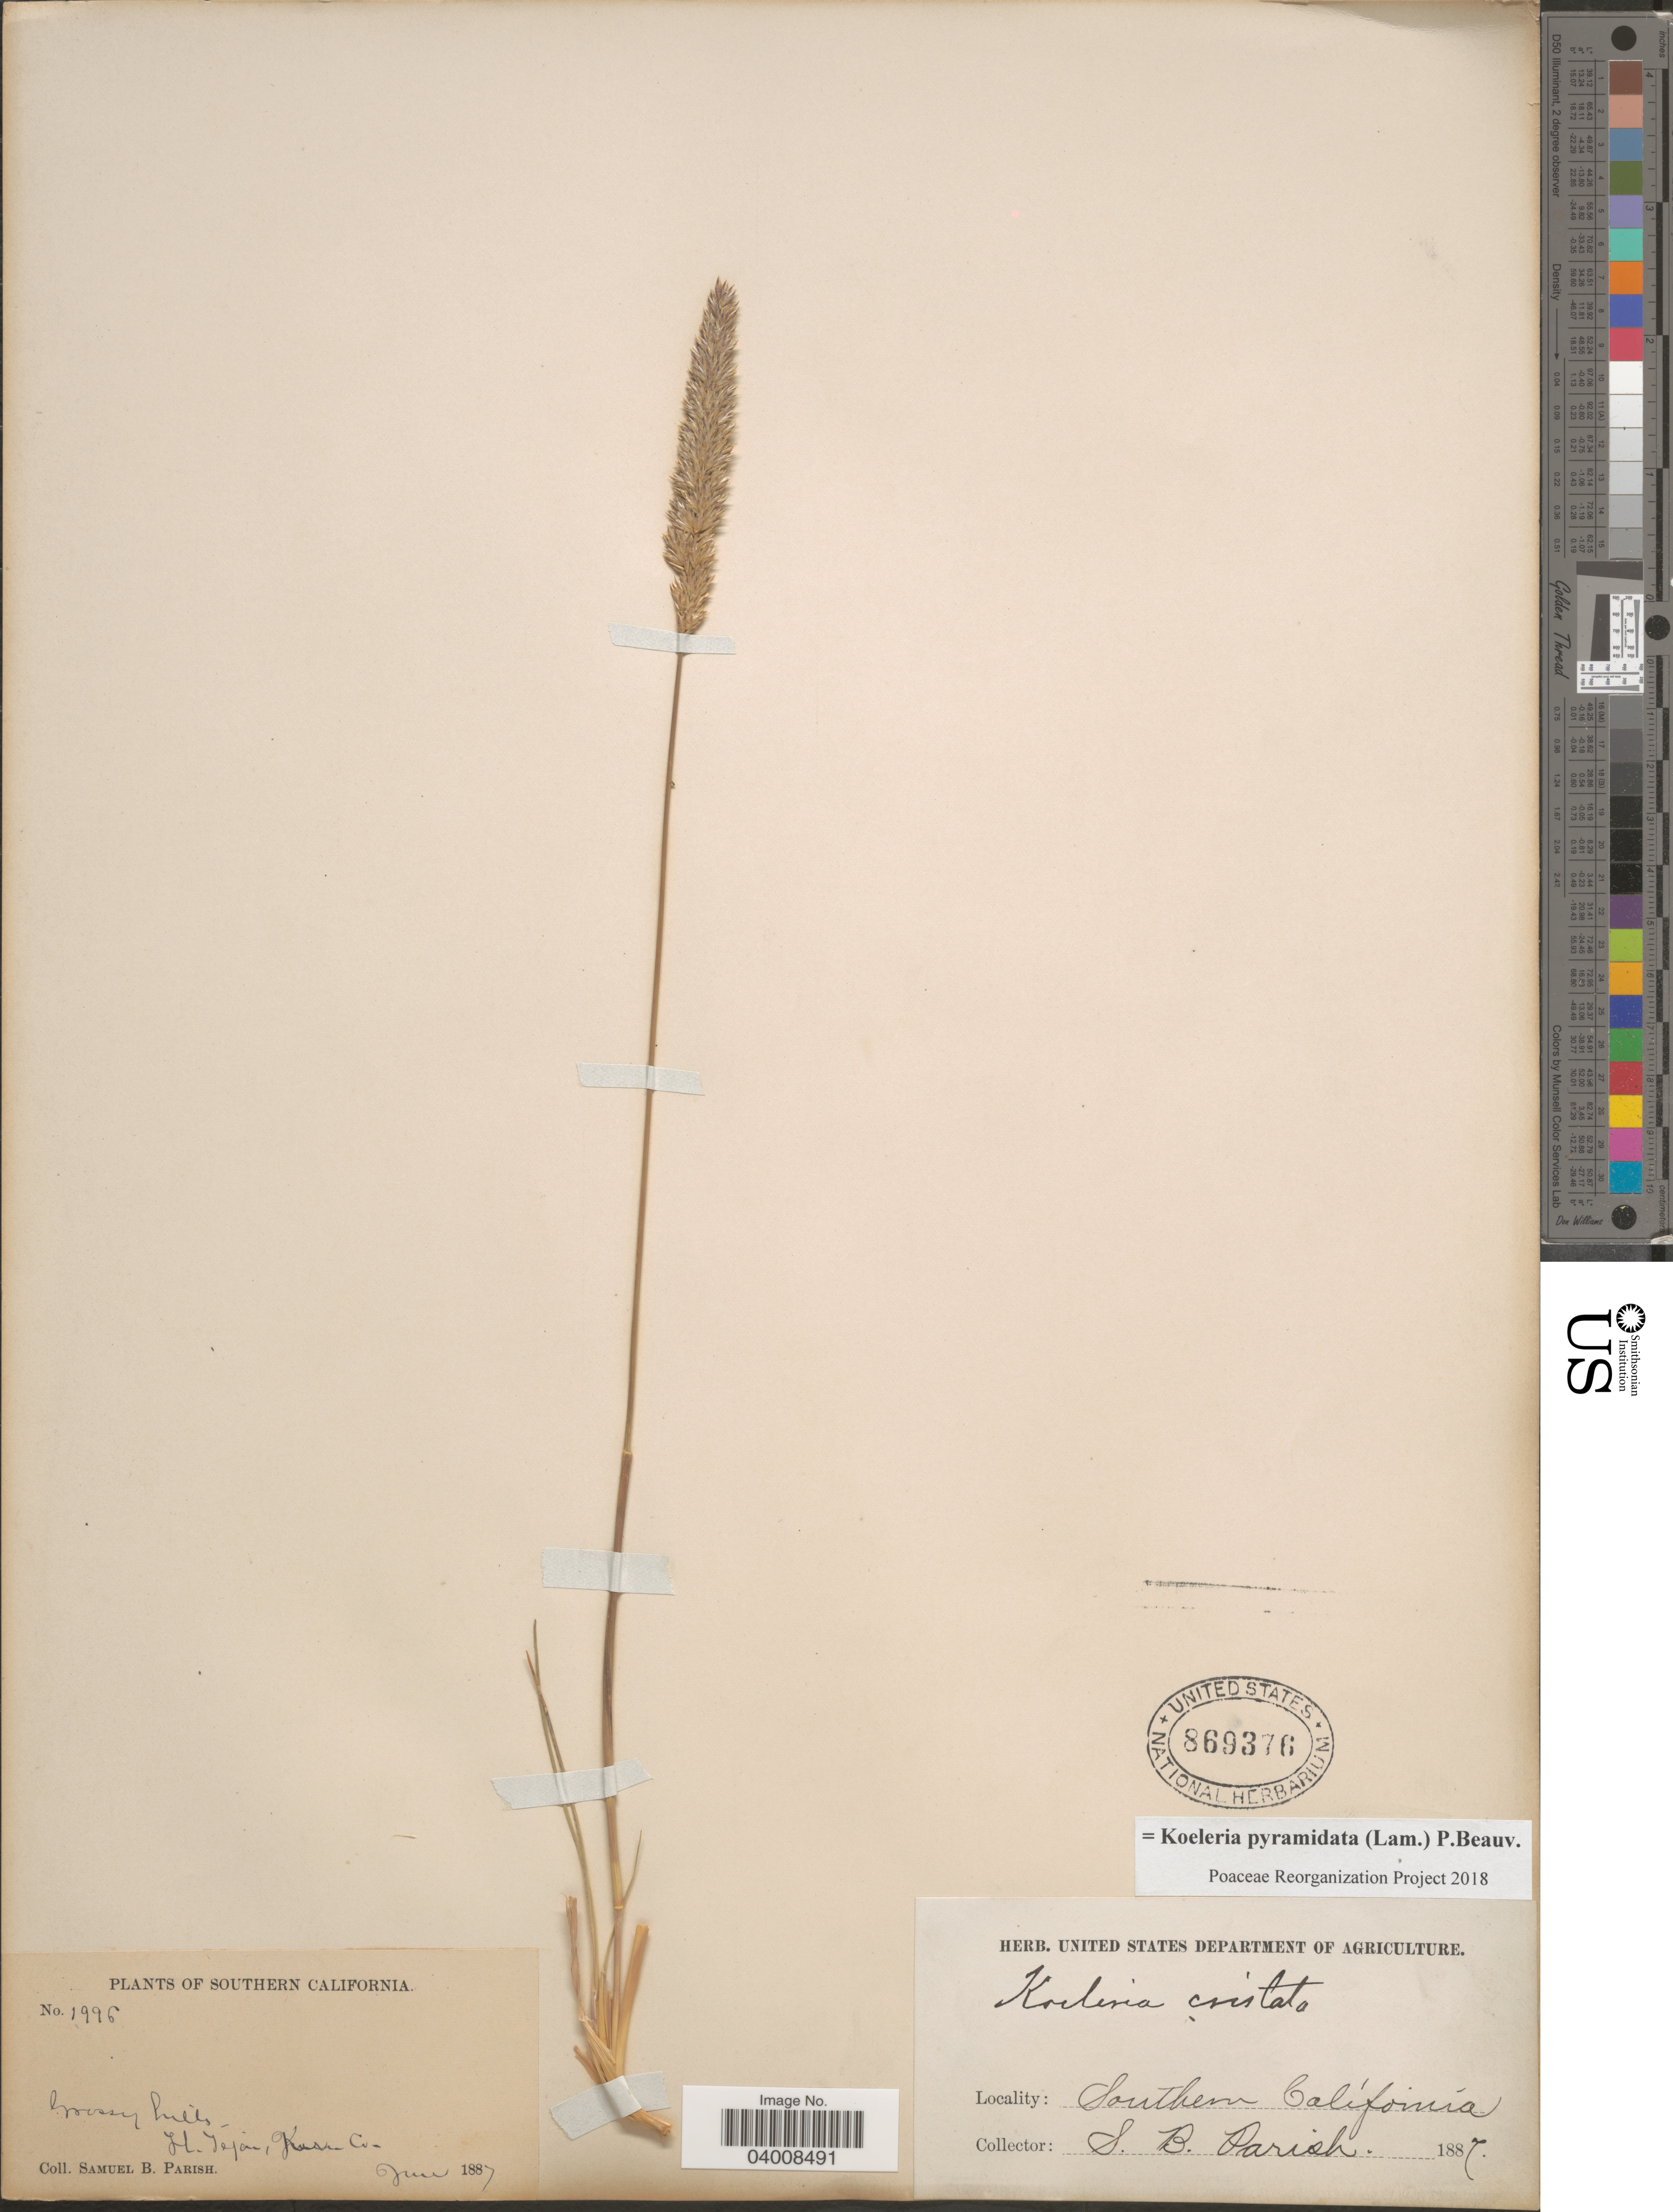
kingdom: Plantae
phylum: Tracheophyta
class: Liliopsida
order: Poales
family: Poaceae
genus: Koeleria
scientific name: Koeleria pyramidata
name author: (Lam.) P. Beauv.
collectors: S. B. Parish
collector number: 1996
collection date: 1887-06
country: United States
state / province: California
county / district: Kern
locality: Southern California. Grassy hills. Ft. Tejon, Kern Co.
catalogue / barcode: US 869376